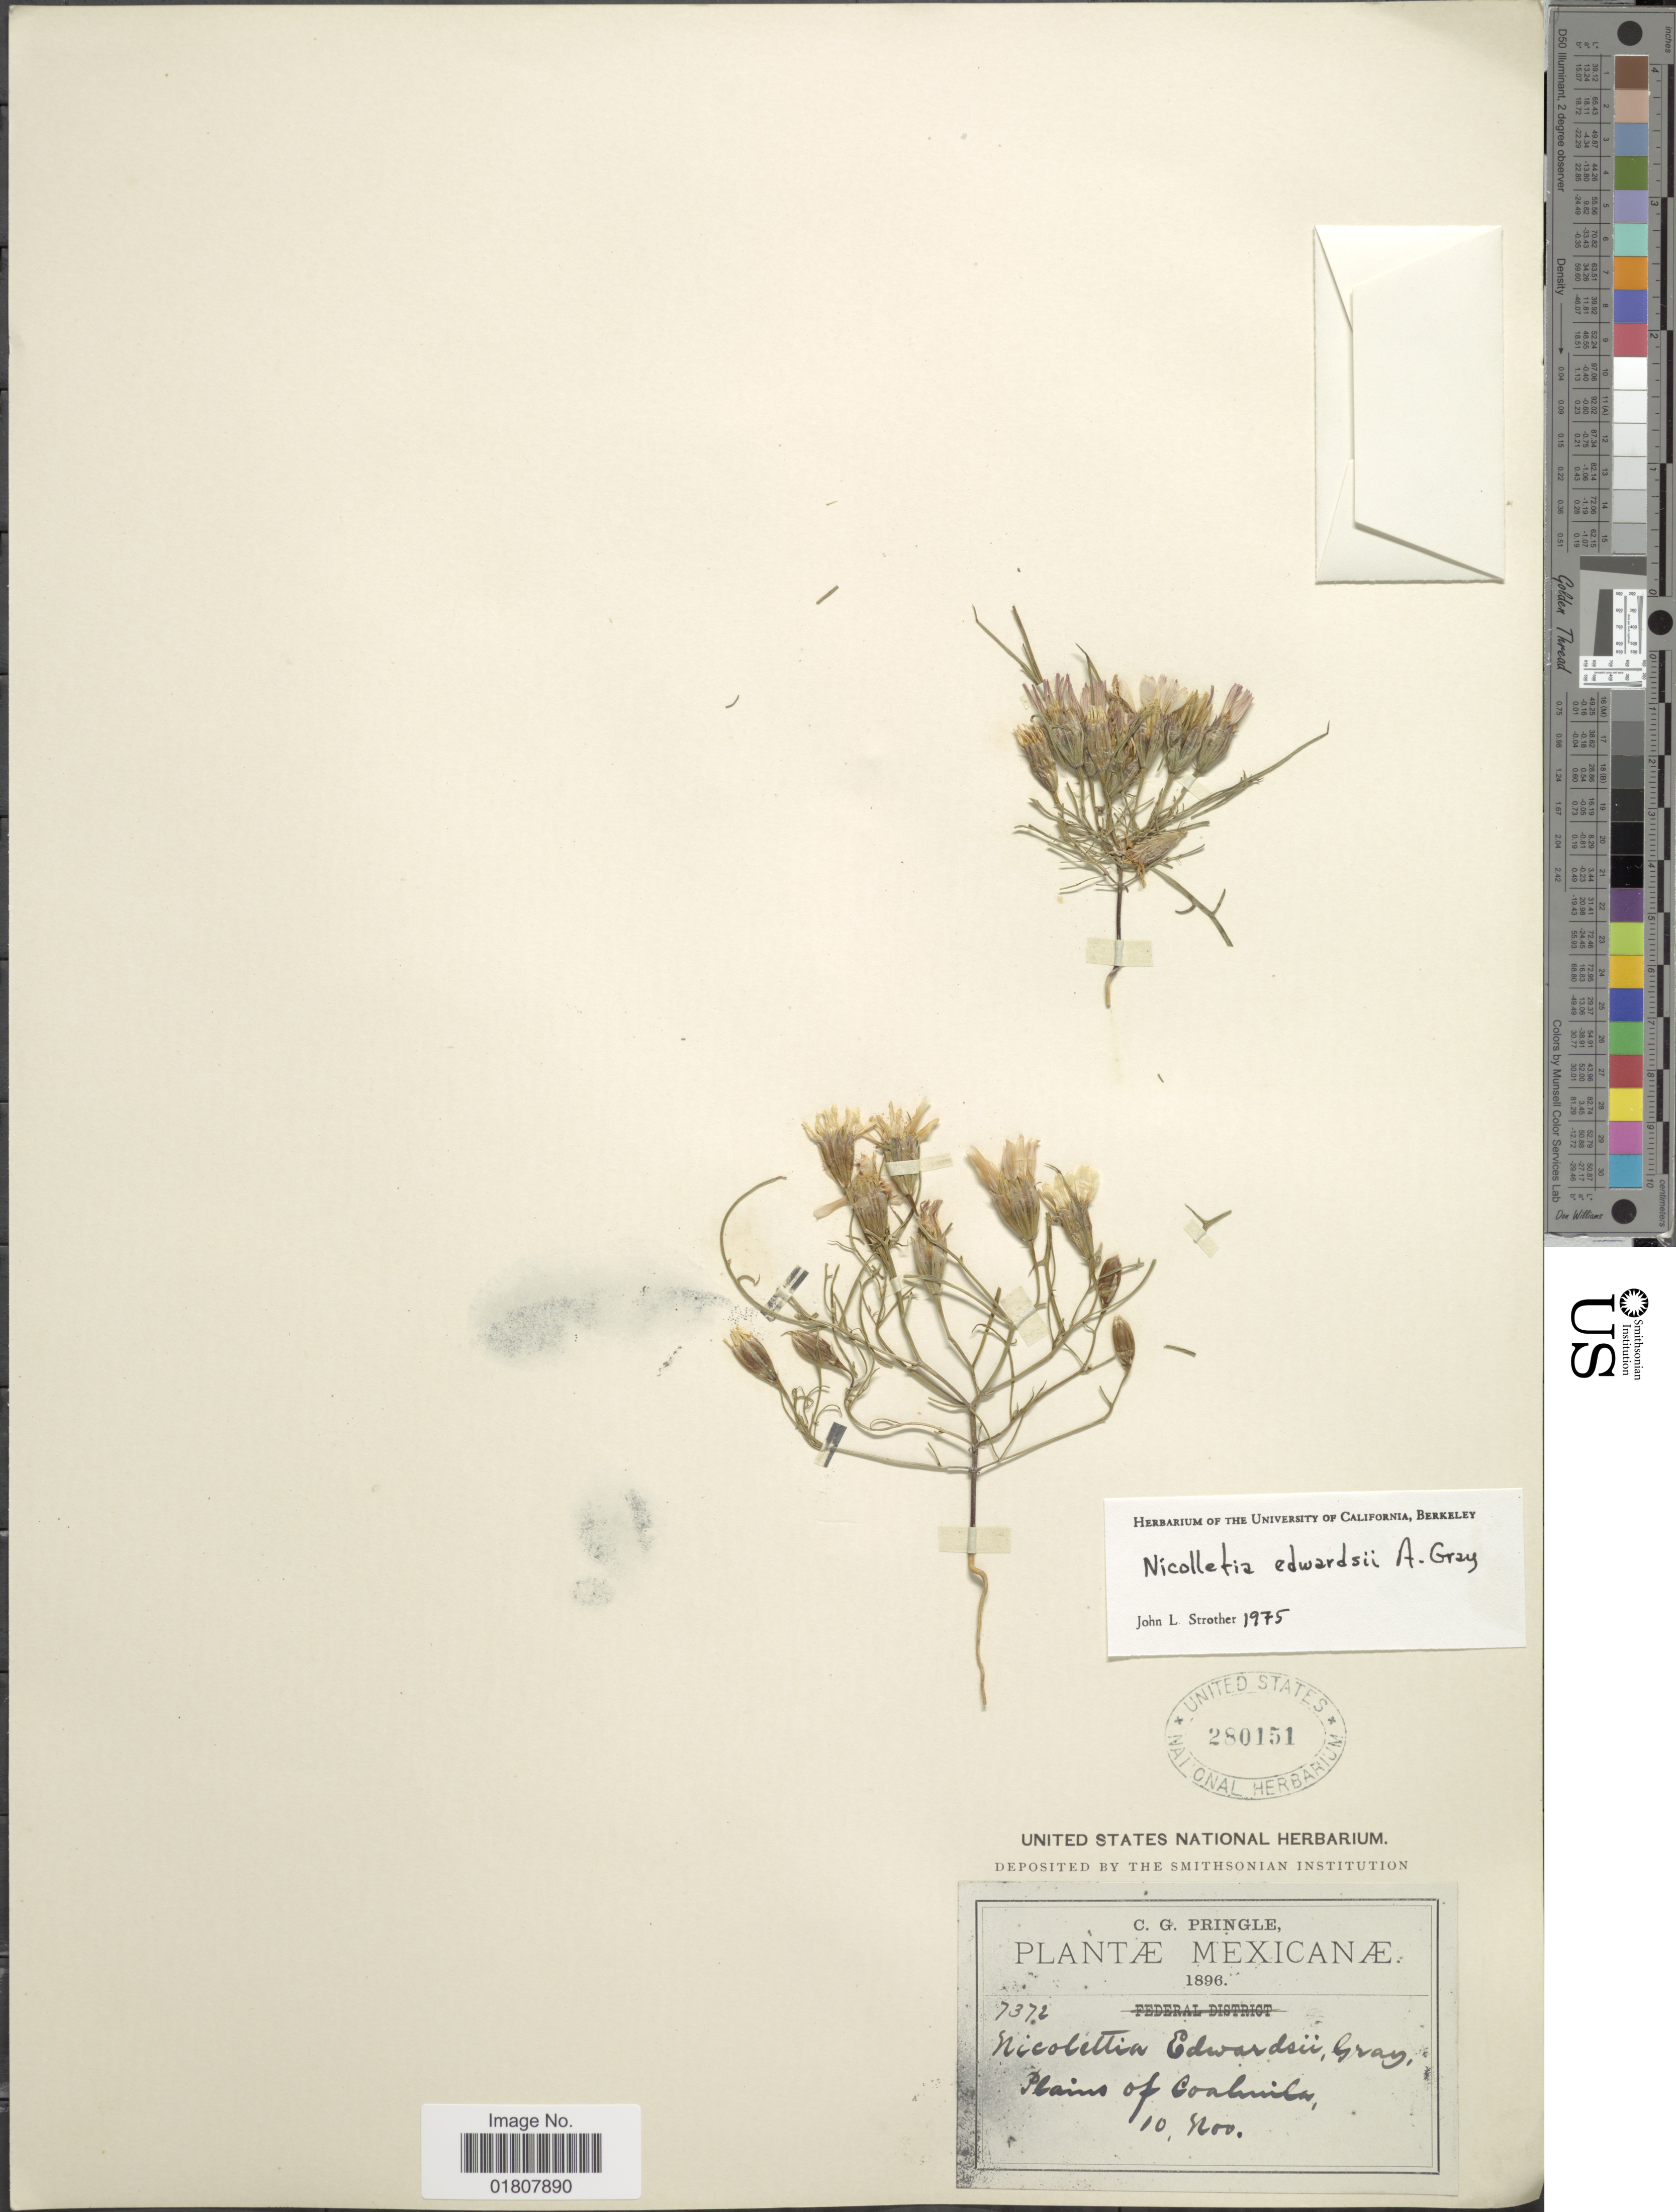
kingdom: Plantae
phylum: Tracheophyta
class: Magnoliopsida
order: Asterales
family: Asteraceae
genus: Nicolletia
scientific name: Nicolletia edwardsii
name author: A. Gray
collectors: C. G. Pringle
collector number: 7372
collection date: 1896-11-10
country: Mexico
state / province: Coahuila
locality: Plains of Coahuila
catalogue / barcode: US 280151